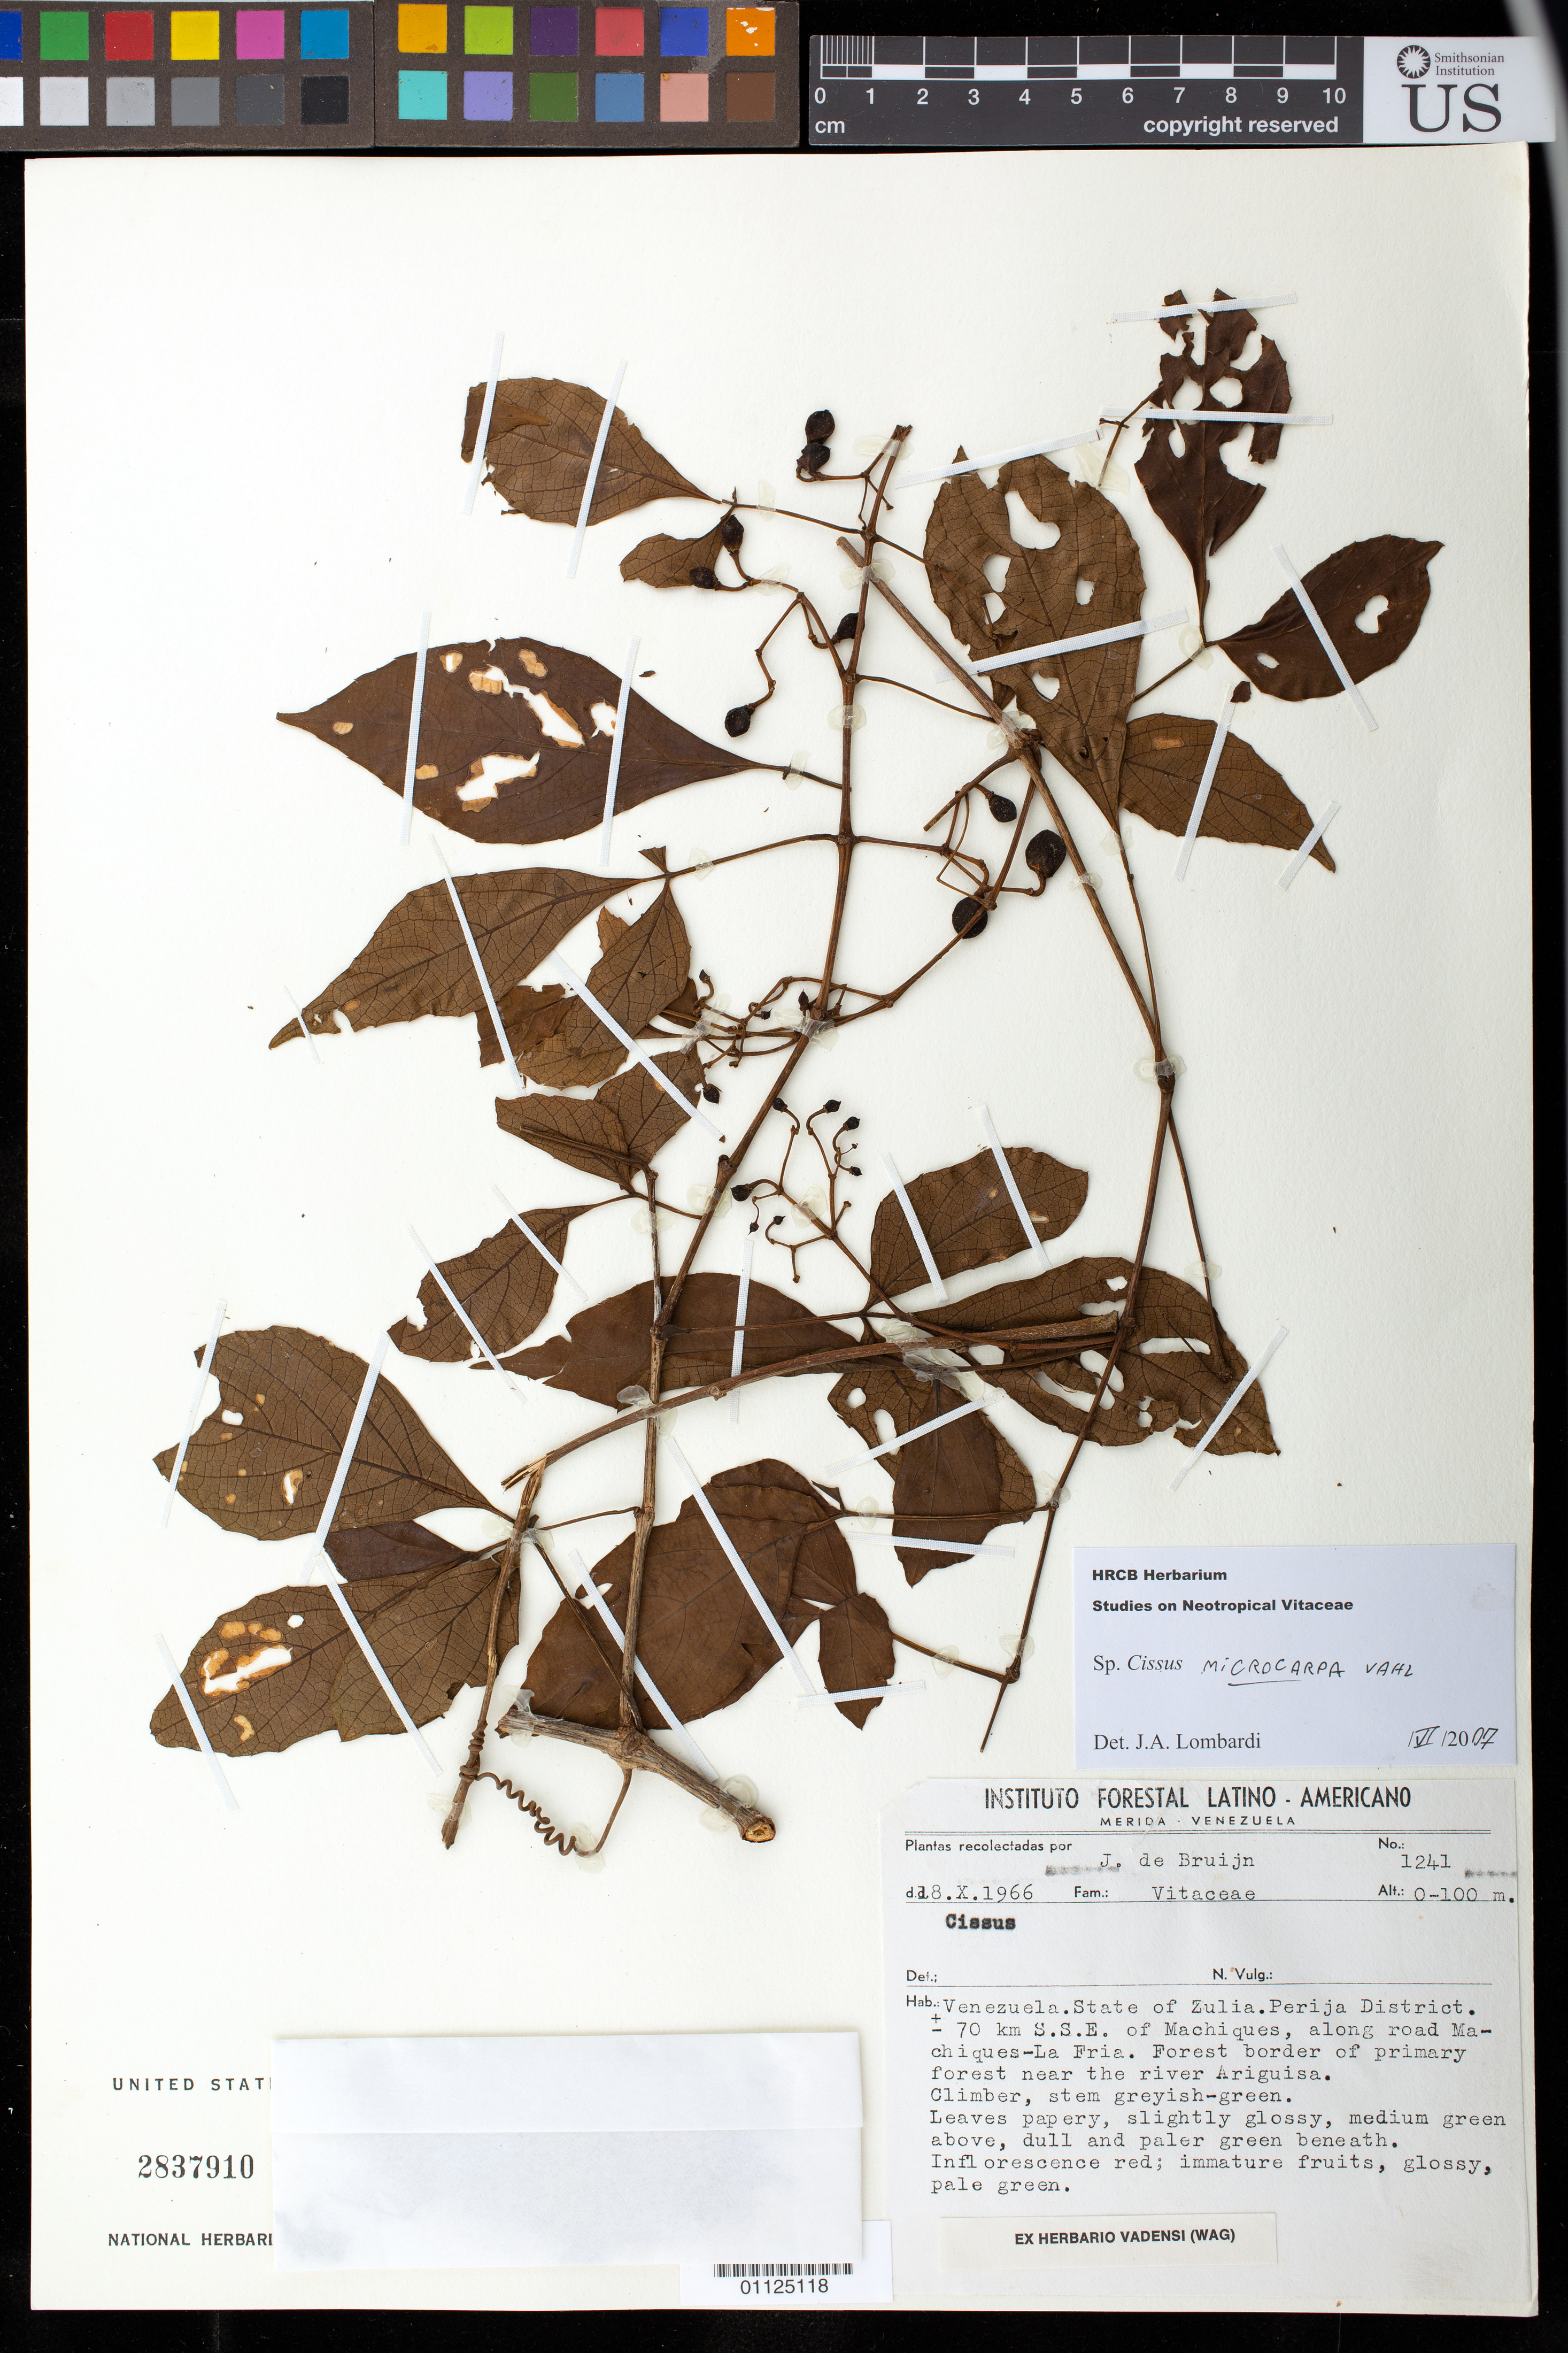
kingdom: Plantae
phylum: Tracheophyta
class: Magnoliopsida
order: Vitales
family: Vitaceae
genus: Cissus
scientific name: Cissus microcarpa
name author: Vahl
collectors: J. Bruijn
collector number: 1241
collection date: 1966-10-08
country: Venezuela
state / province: Zulia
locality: Perija Distr. 70 km SSE of Machiques, along road Machiques - La Fria. Near the river Ariguisa.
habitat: Climber. Forest border of primary forest near the river.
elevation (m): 0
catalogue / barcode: US 2837910